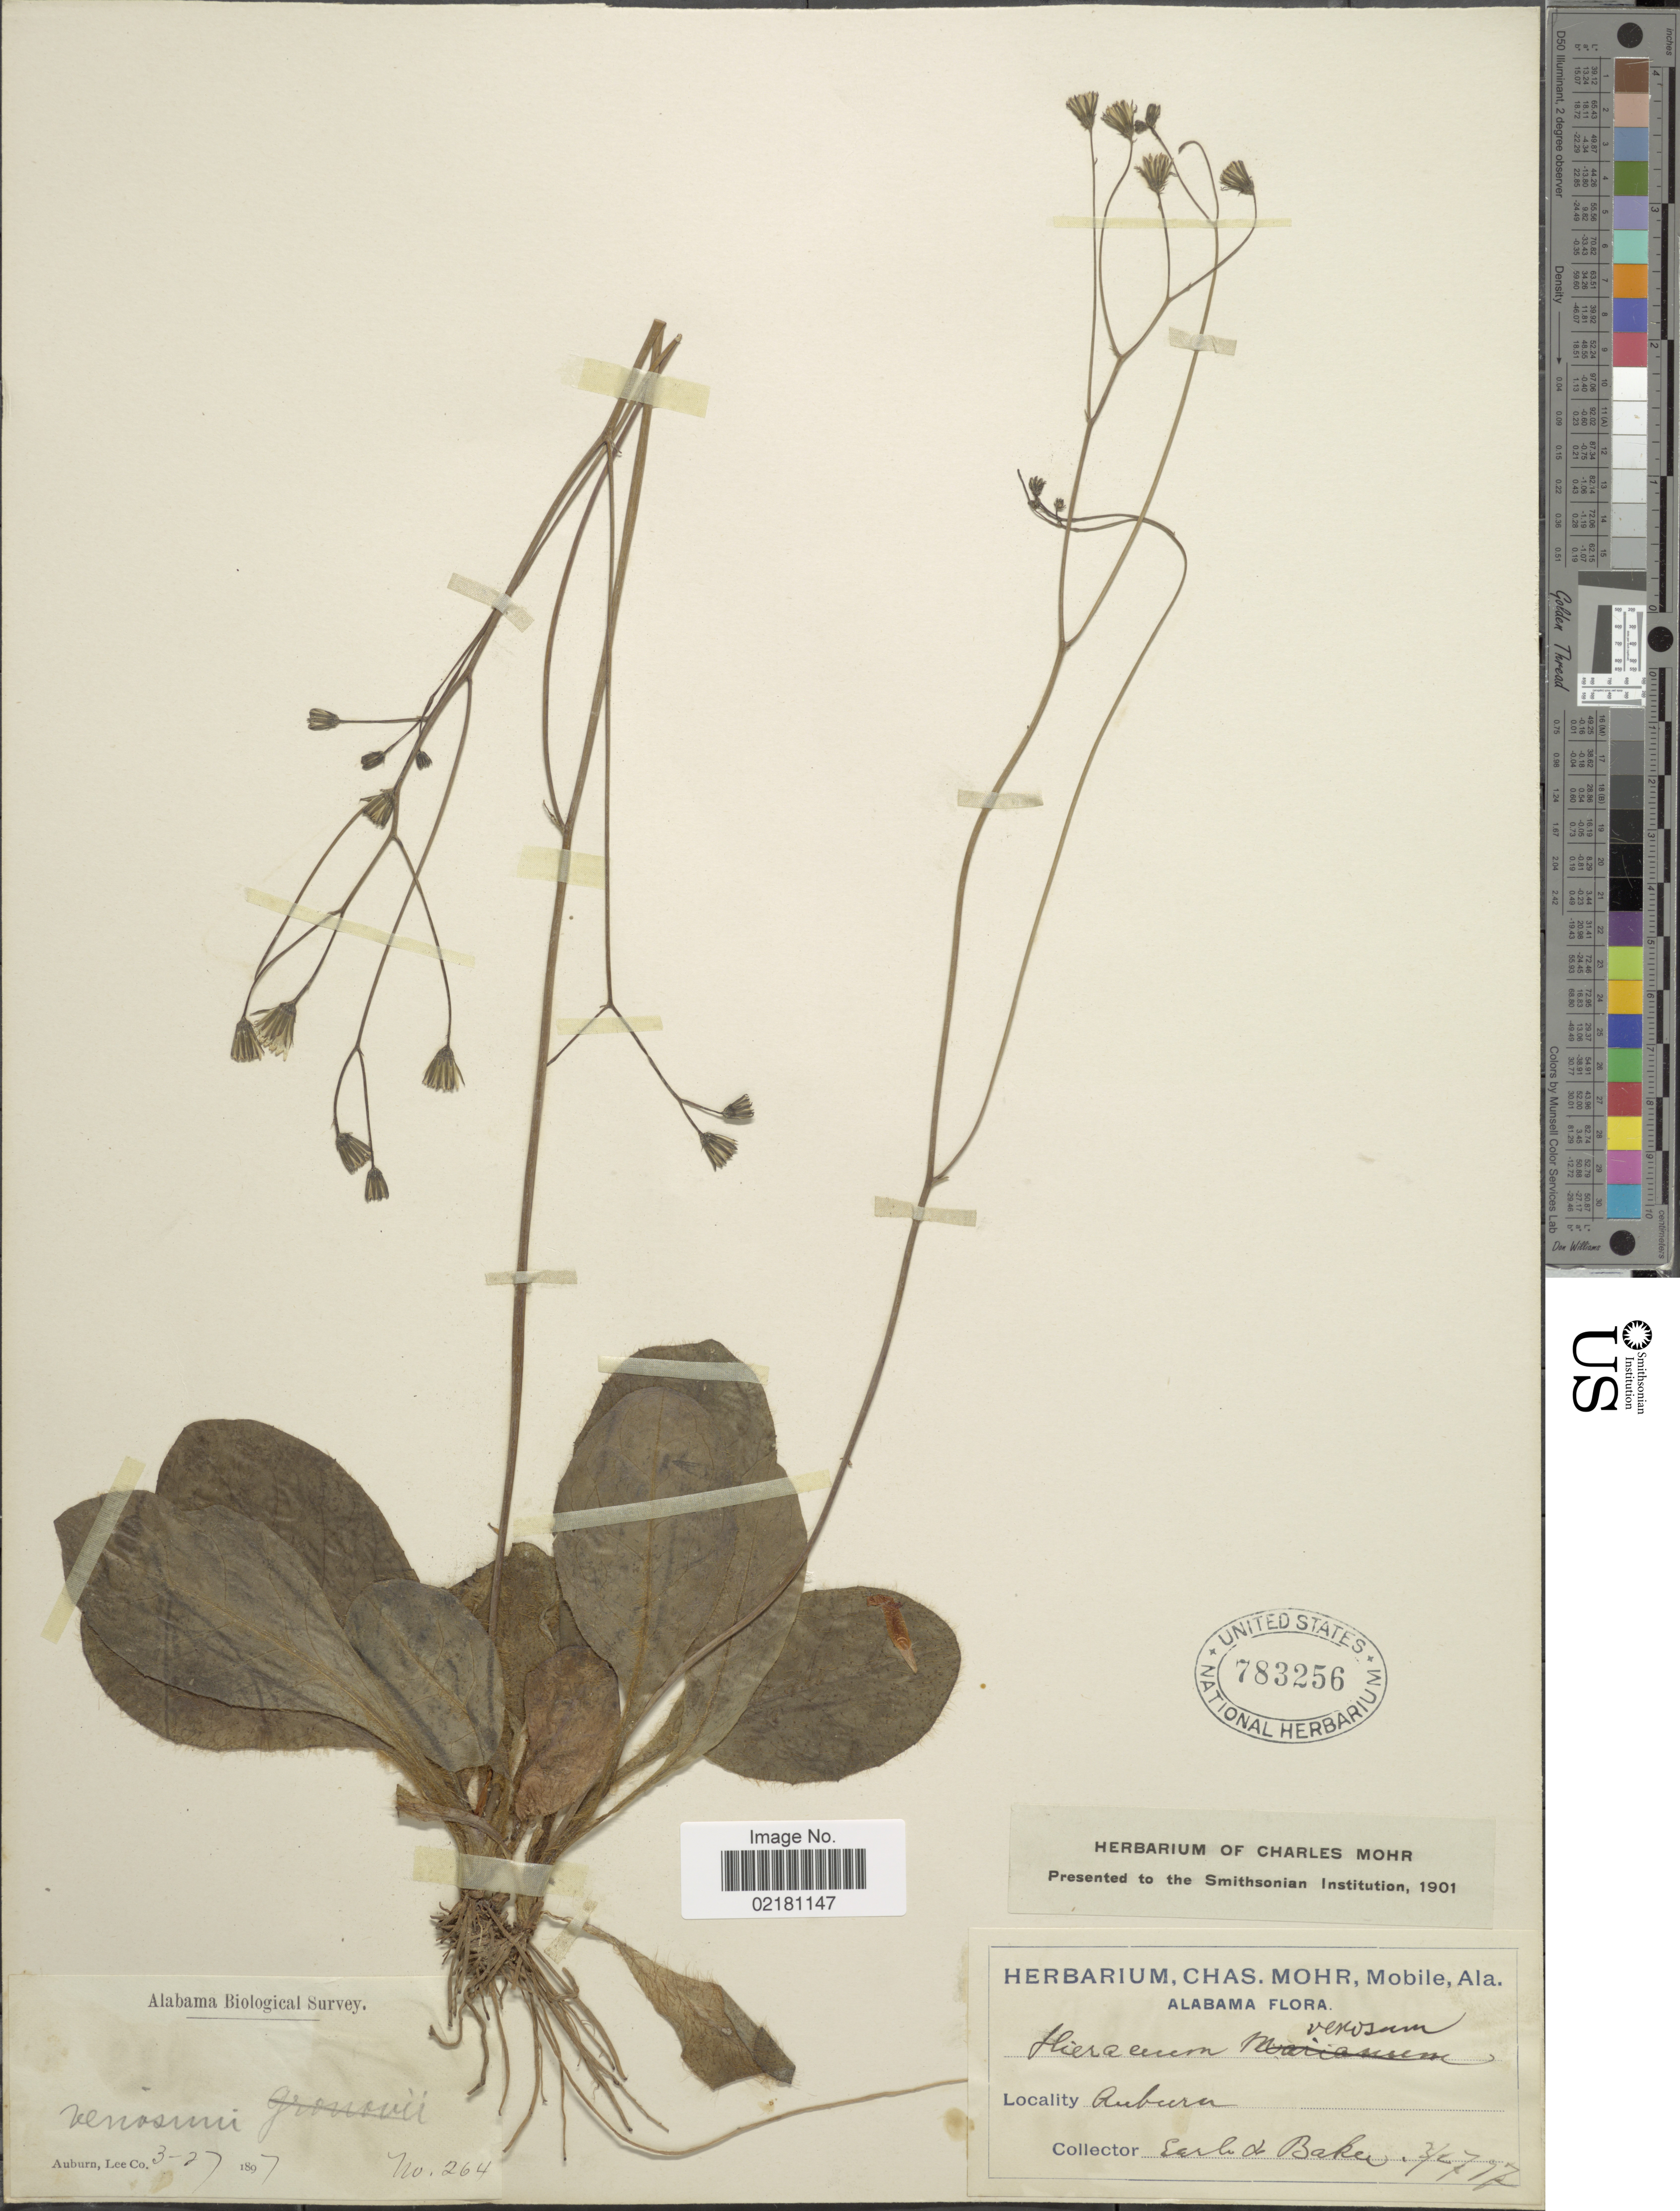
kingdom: Plantae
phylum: Tracheophyta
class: Magnoliopsida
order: Asterales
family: Asteraceae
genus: Hieracium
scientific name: Hieracium venosum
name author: L.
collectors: -. Earle & -- Baker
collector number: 264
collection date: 1897-03-27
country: United States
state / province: Alabama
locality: Auburn, Lee Co.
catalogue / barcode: US 783256